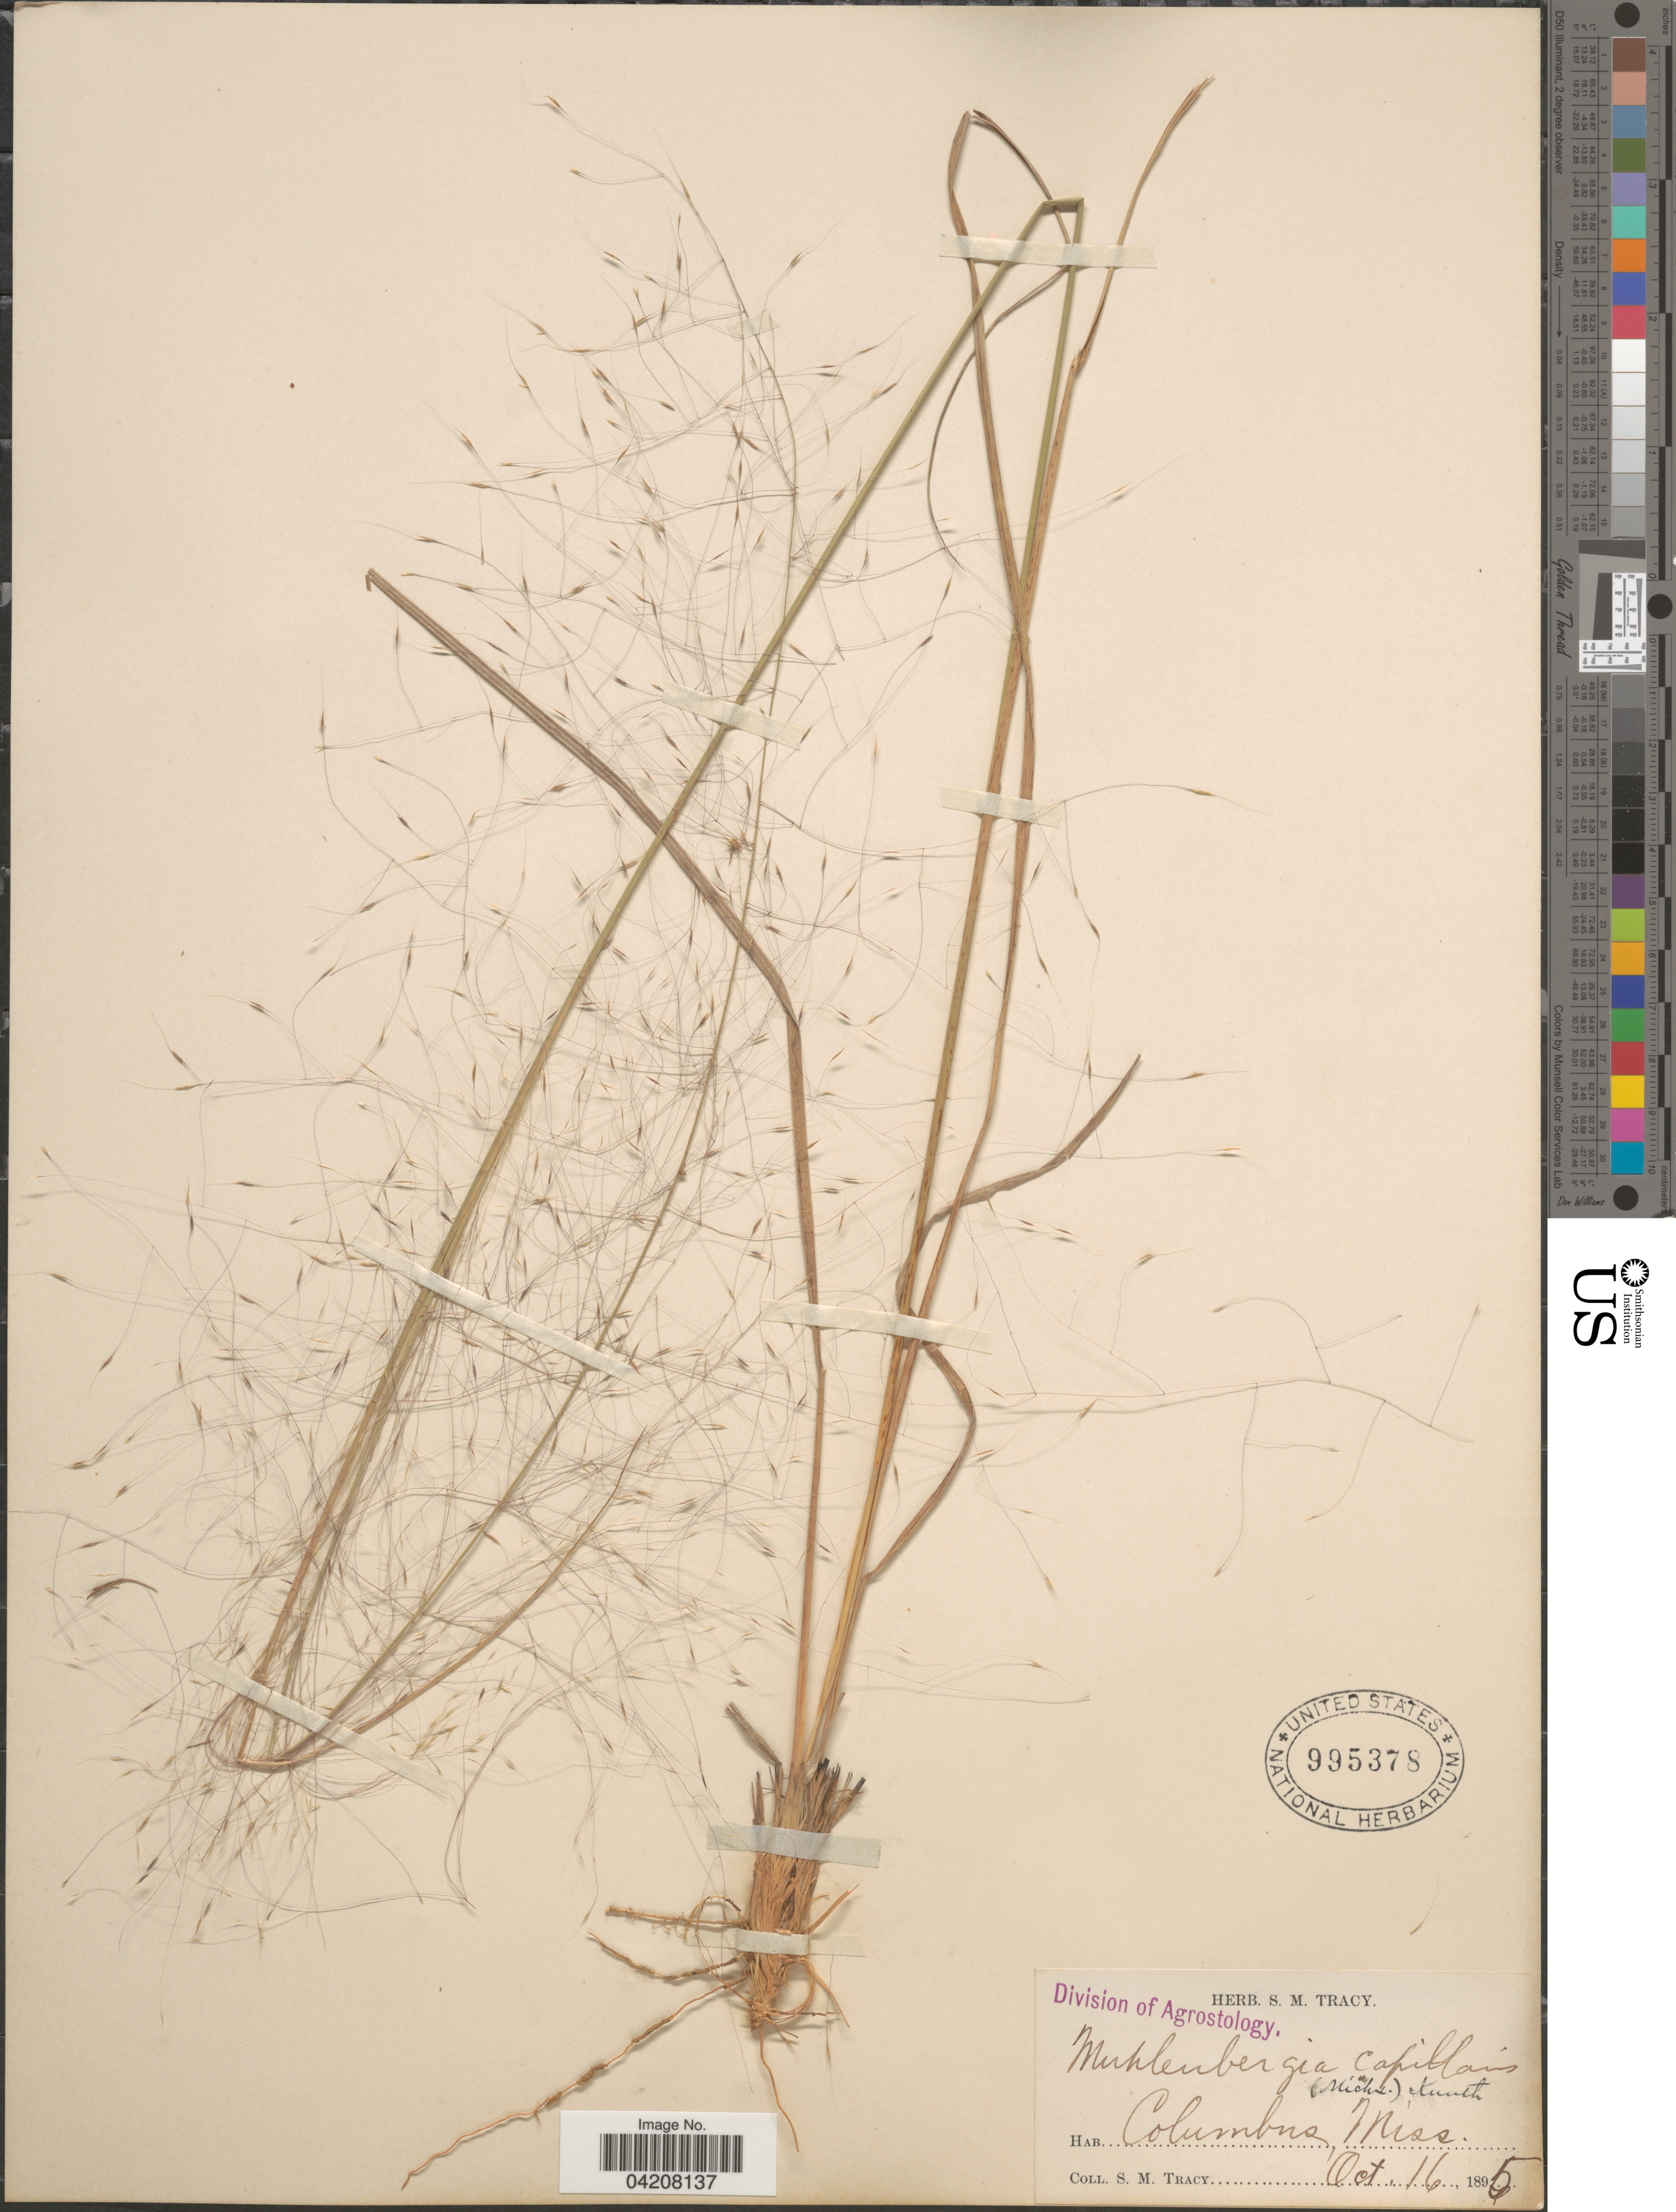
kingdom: Plantae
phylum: Tracheophyta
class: Liliopsida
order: Poales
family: Poaceae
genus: Muhlenbergia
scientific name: Muhlenbergia capillaris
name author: (Lam.) Trin.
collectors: S. M. Tracy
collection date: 1895-10-16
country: United States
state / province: Mississippi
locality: Columbus.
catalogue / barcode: US 995378